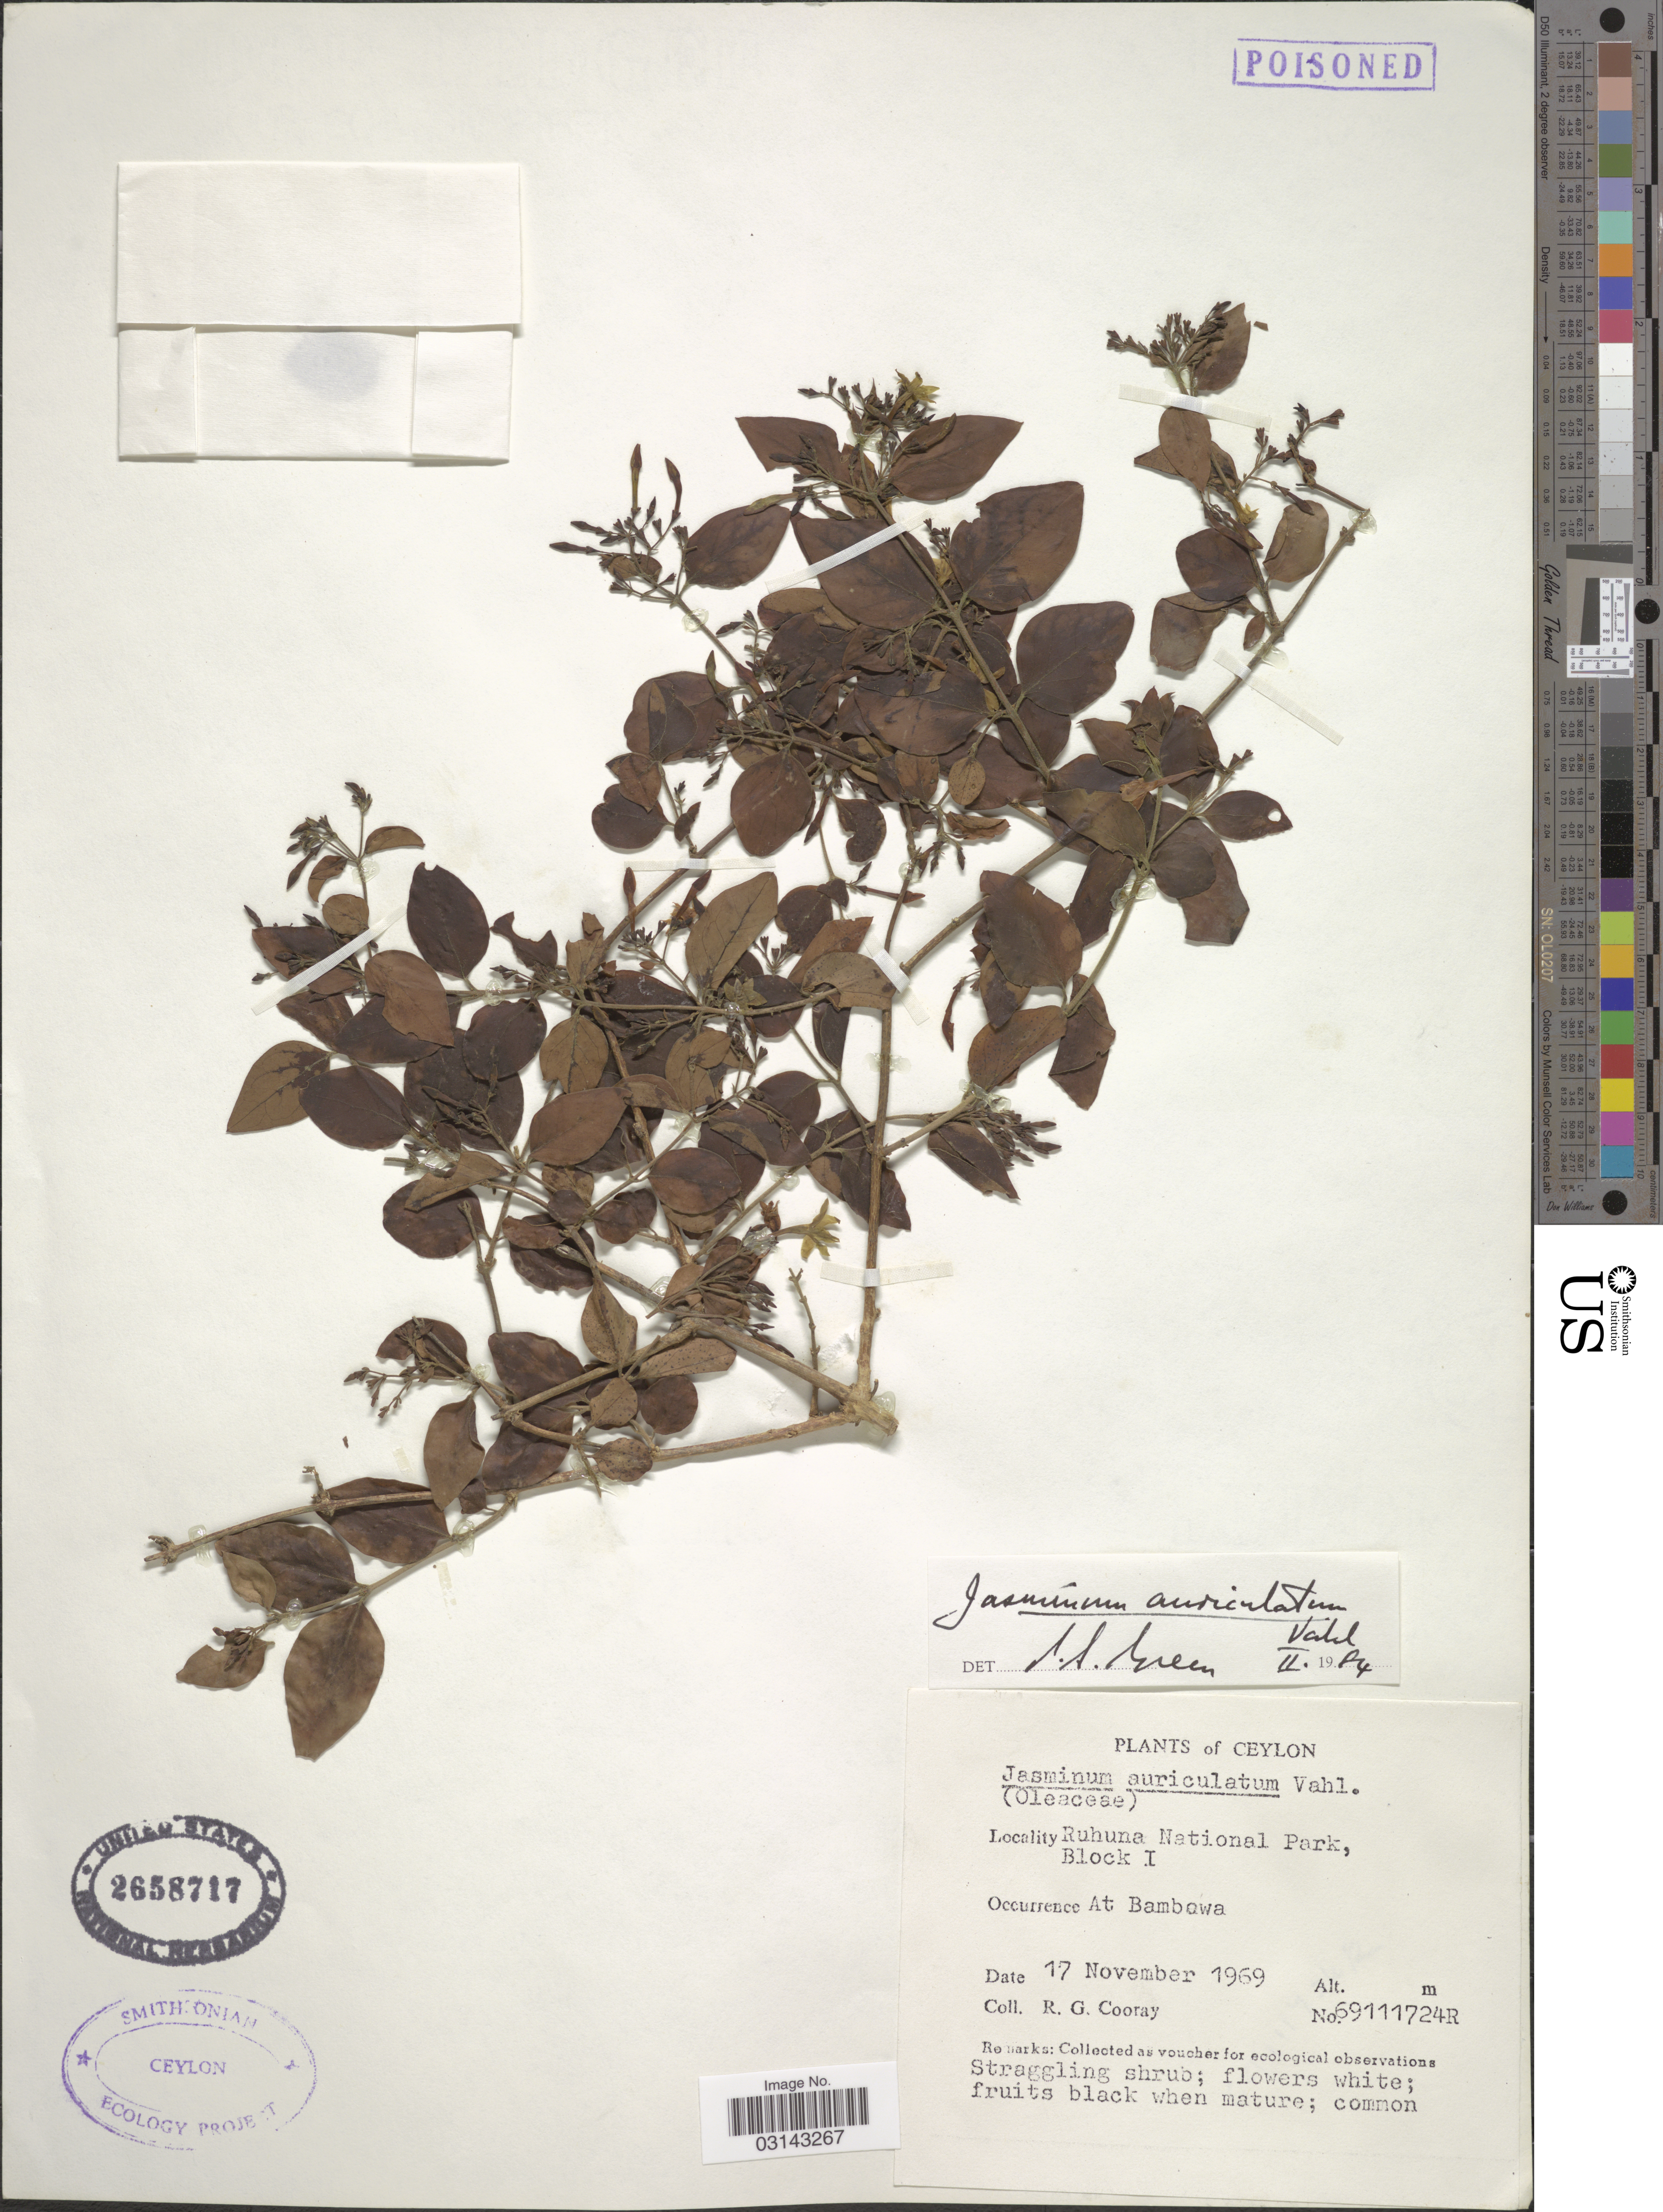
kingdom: Plantae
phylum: Tracheophyta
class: Magnoliopsida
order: Lamiales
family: Oleaceae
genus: Jasminum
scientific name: Jasminum auriculatum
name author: Vahl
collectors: R. Cooray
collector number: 69111724R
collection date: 1969-11-17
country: Sri Lanka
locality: Ceylon. Ruhuna National Park, Block I. At Bambawa.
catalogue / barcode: US 2658717